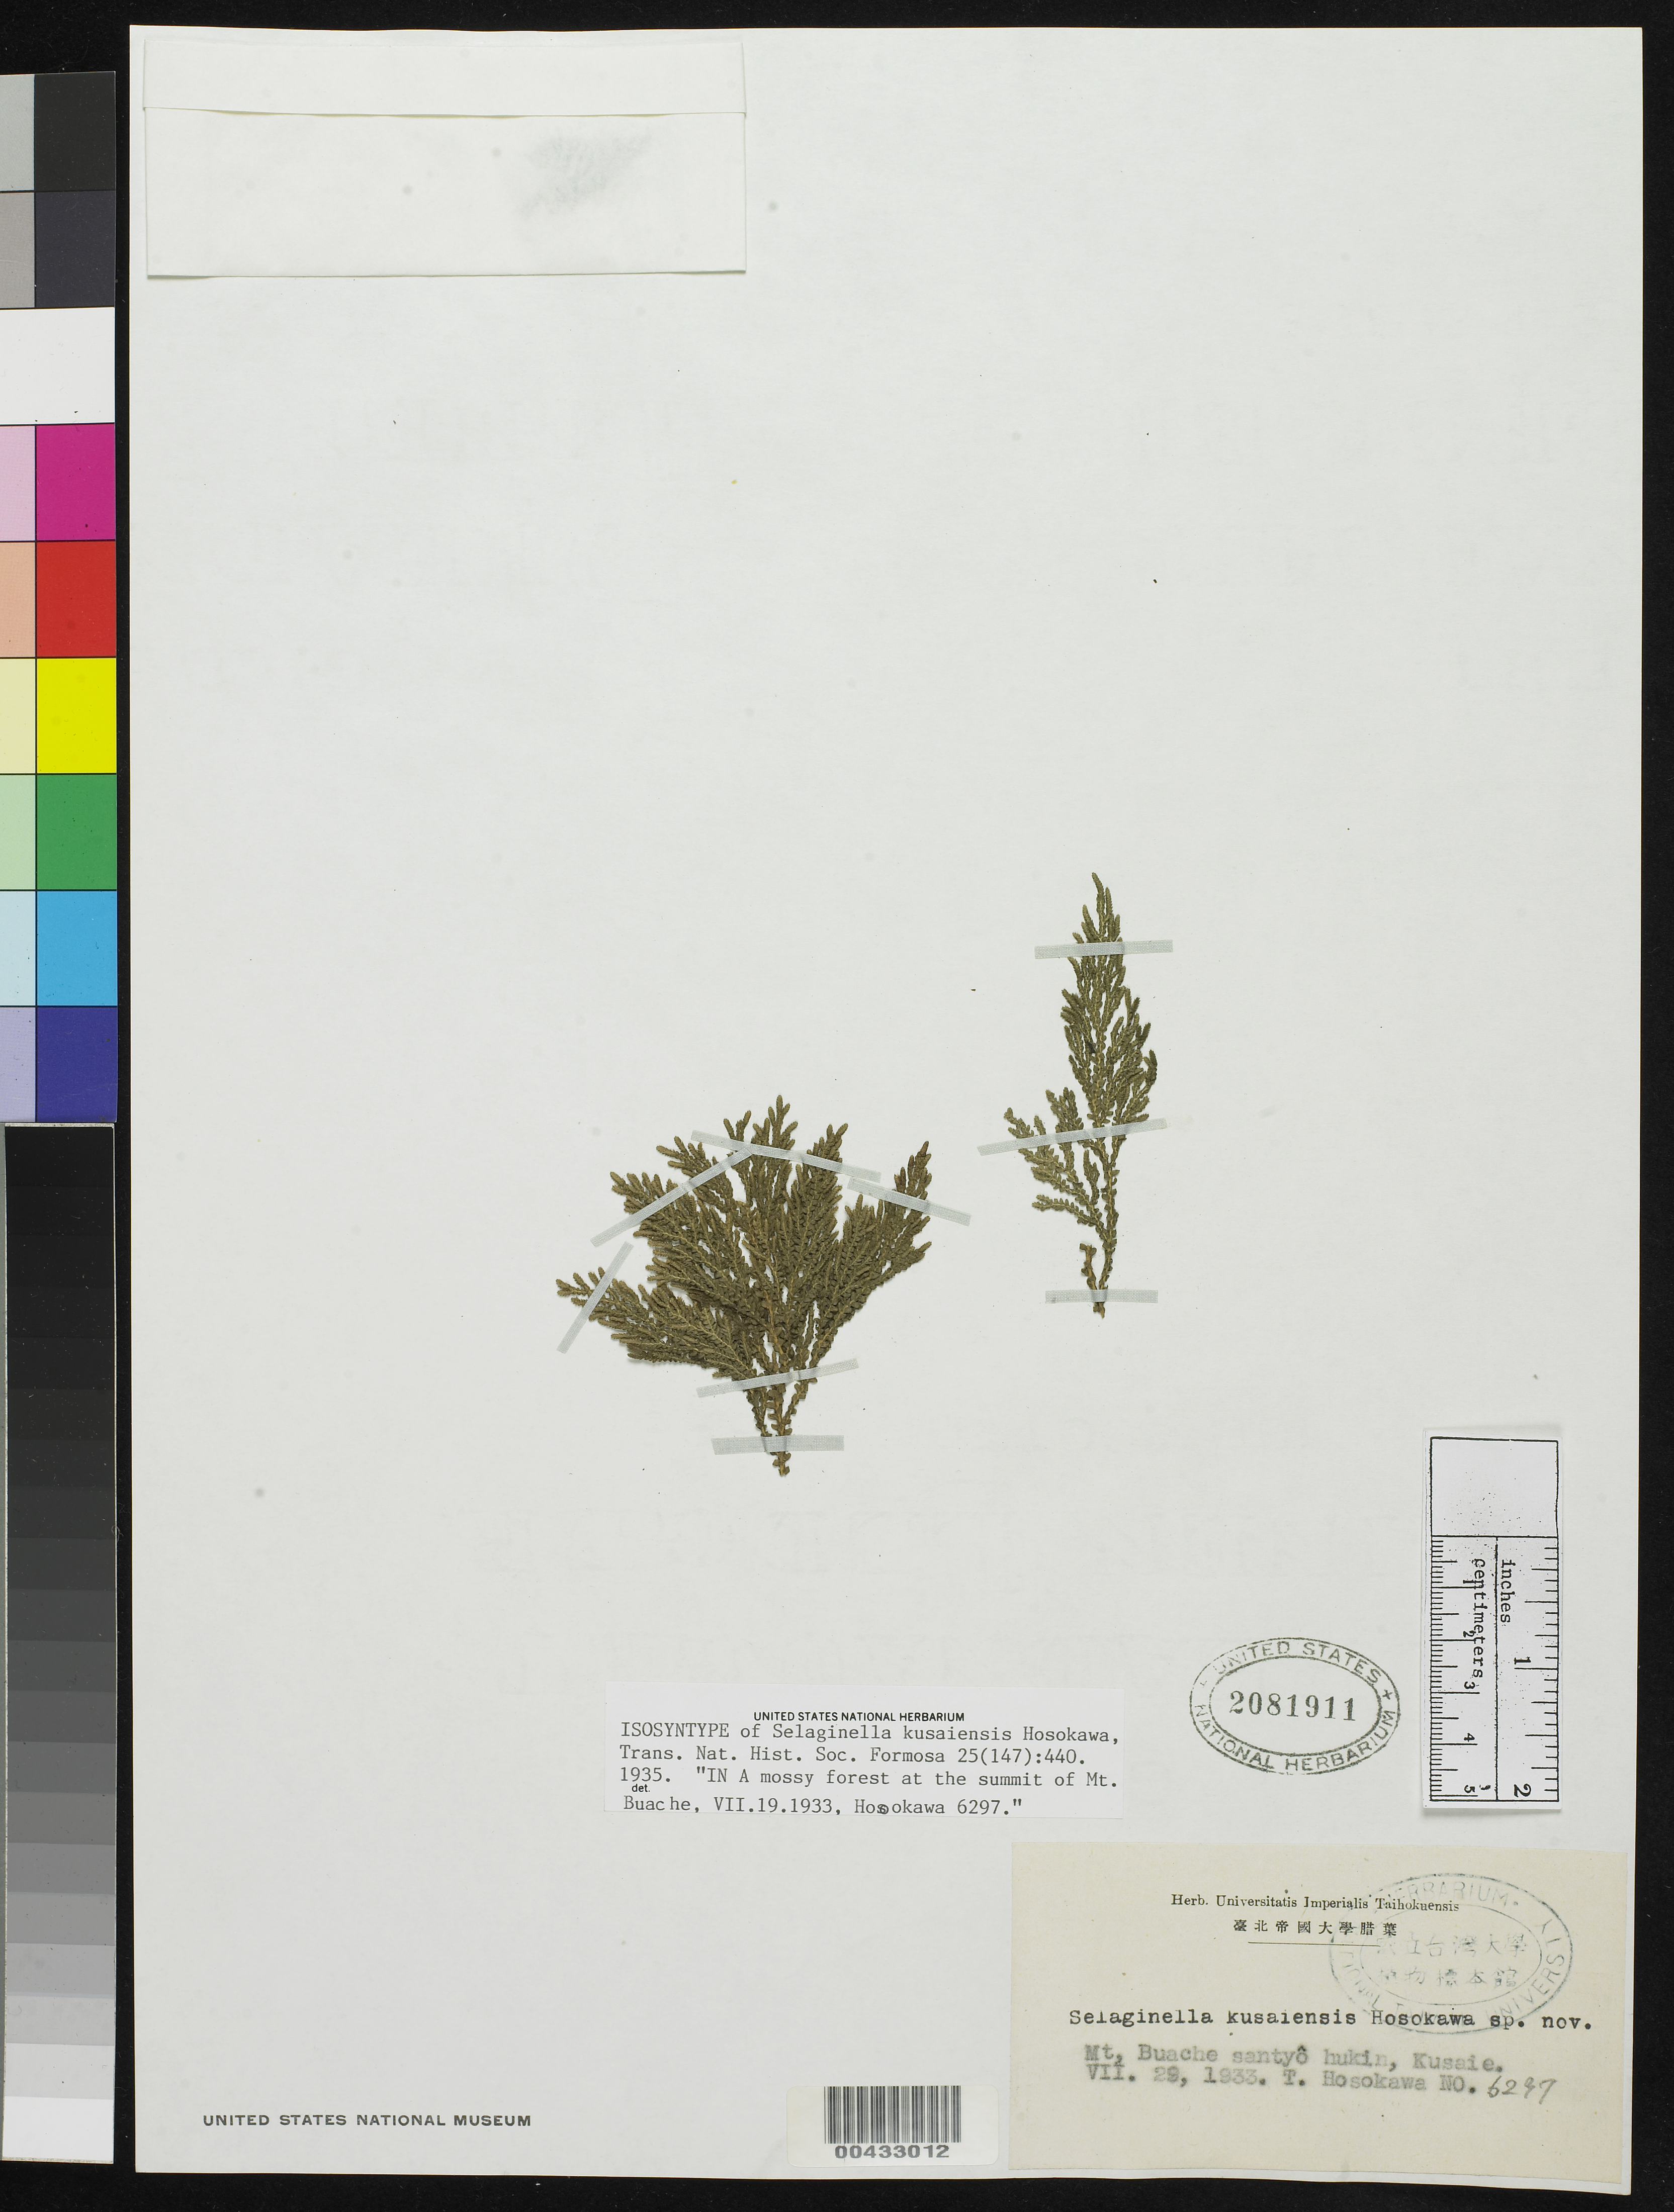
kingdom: Plantae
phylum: Tracheophyta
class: Lycopodiopsida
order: Selaginellales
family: Selaginellaceae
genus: Selaginella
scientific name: Selaginella kusaiensis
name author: Hosok.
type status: Isotype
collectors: T. Hosokawa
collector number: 6297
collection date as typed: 29 Jul 1933 or 19 Jul 1933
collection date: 1933-07-19 or 1933-07-29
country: Micronesia, Federated States of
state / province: Kosrae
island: Kosrae [Kusaie]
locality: Mt. Buache. (Kusaie I.).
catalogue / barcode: US 2081911